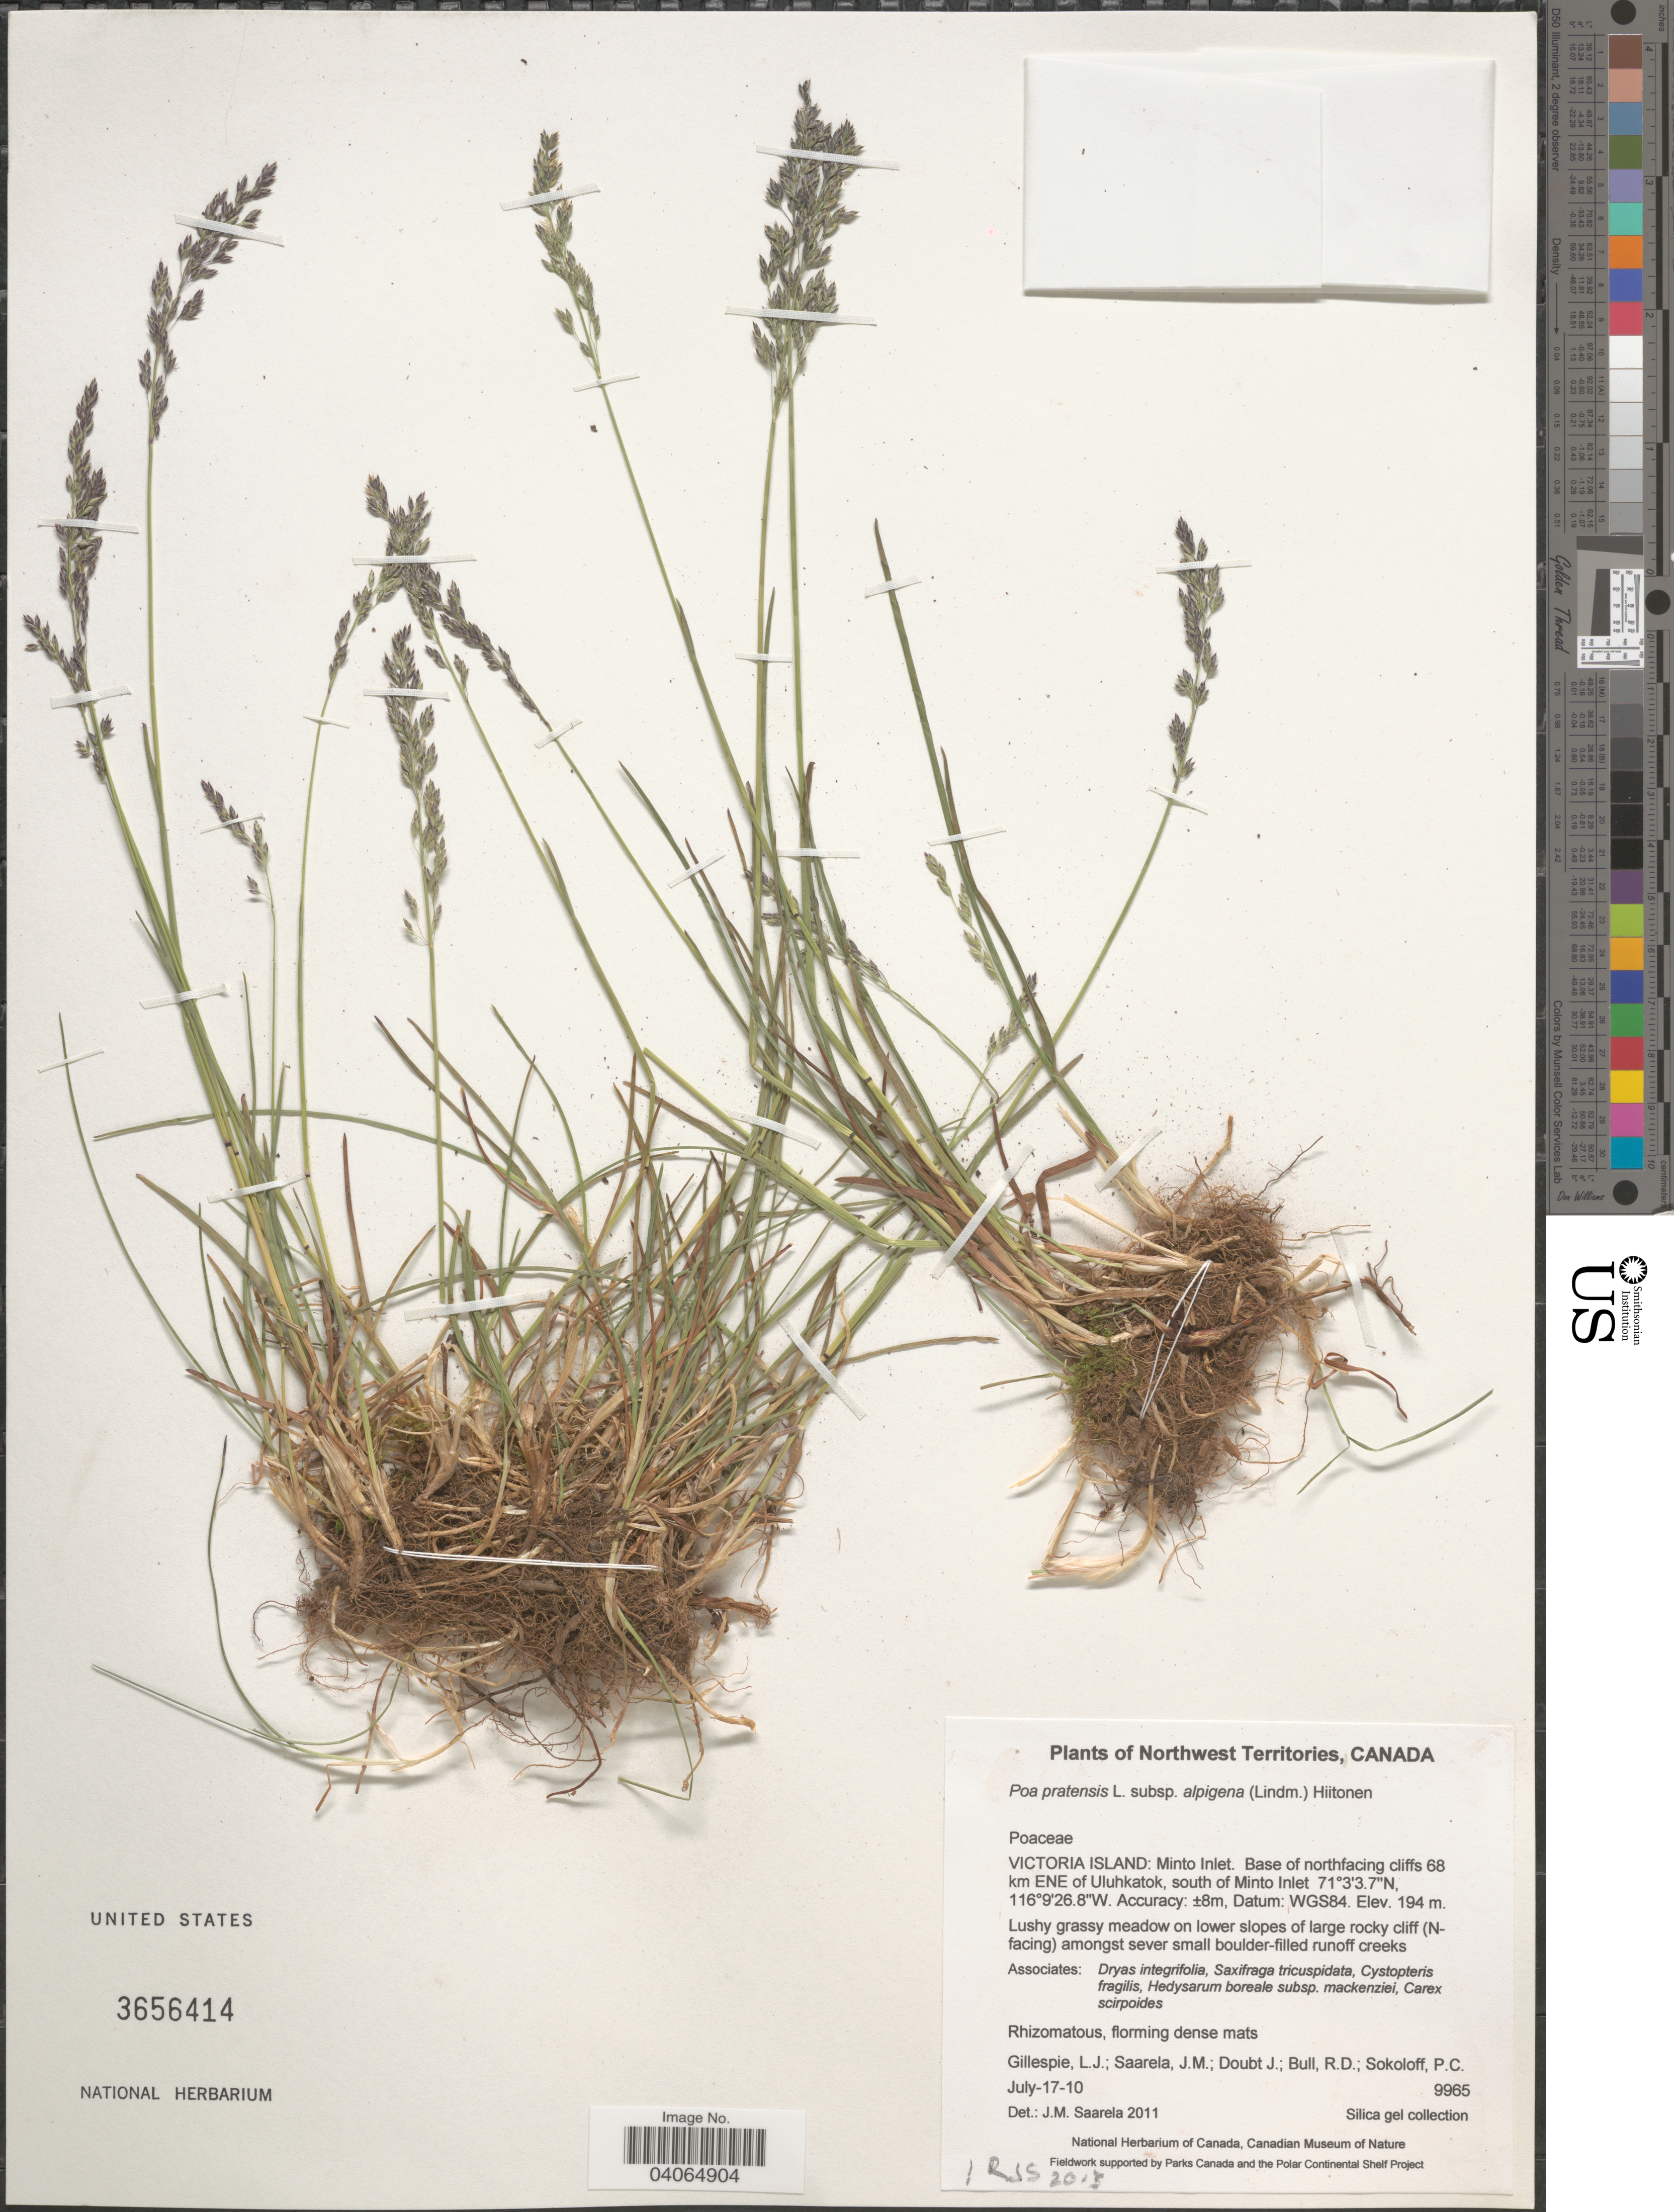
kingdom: Plantae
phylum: Tracheophyta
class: Liliopsida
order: Poales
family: Poaceae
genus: Poa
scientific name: Poa pratensis subsp. alpigena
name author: (Lindm.) Hiitonen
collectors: L. Gillespie, J. Saarela, J. Doubt, R. Bull & P. Sokoloff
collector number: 9965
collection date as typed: Transcribed d/m/y: 17/7/10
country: Canada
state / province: Northwest Territories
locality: Victoria Island: Minto Inlet. Base of northfacing cliffs 68 km ENE of Uluhkatok, south of Minto Inlet. Datum: WGS84. On lower slopes of large rocky cliff (N-facing) amongst sever small boulder-filled runoff creeks.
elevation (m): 194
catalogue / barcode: US 3656414